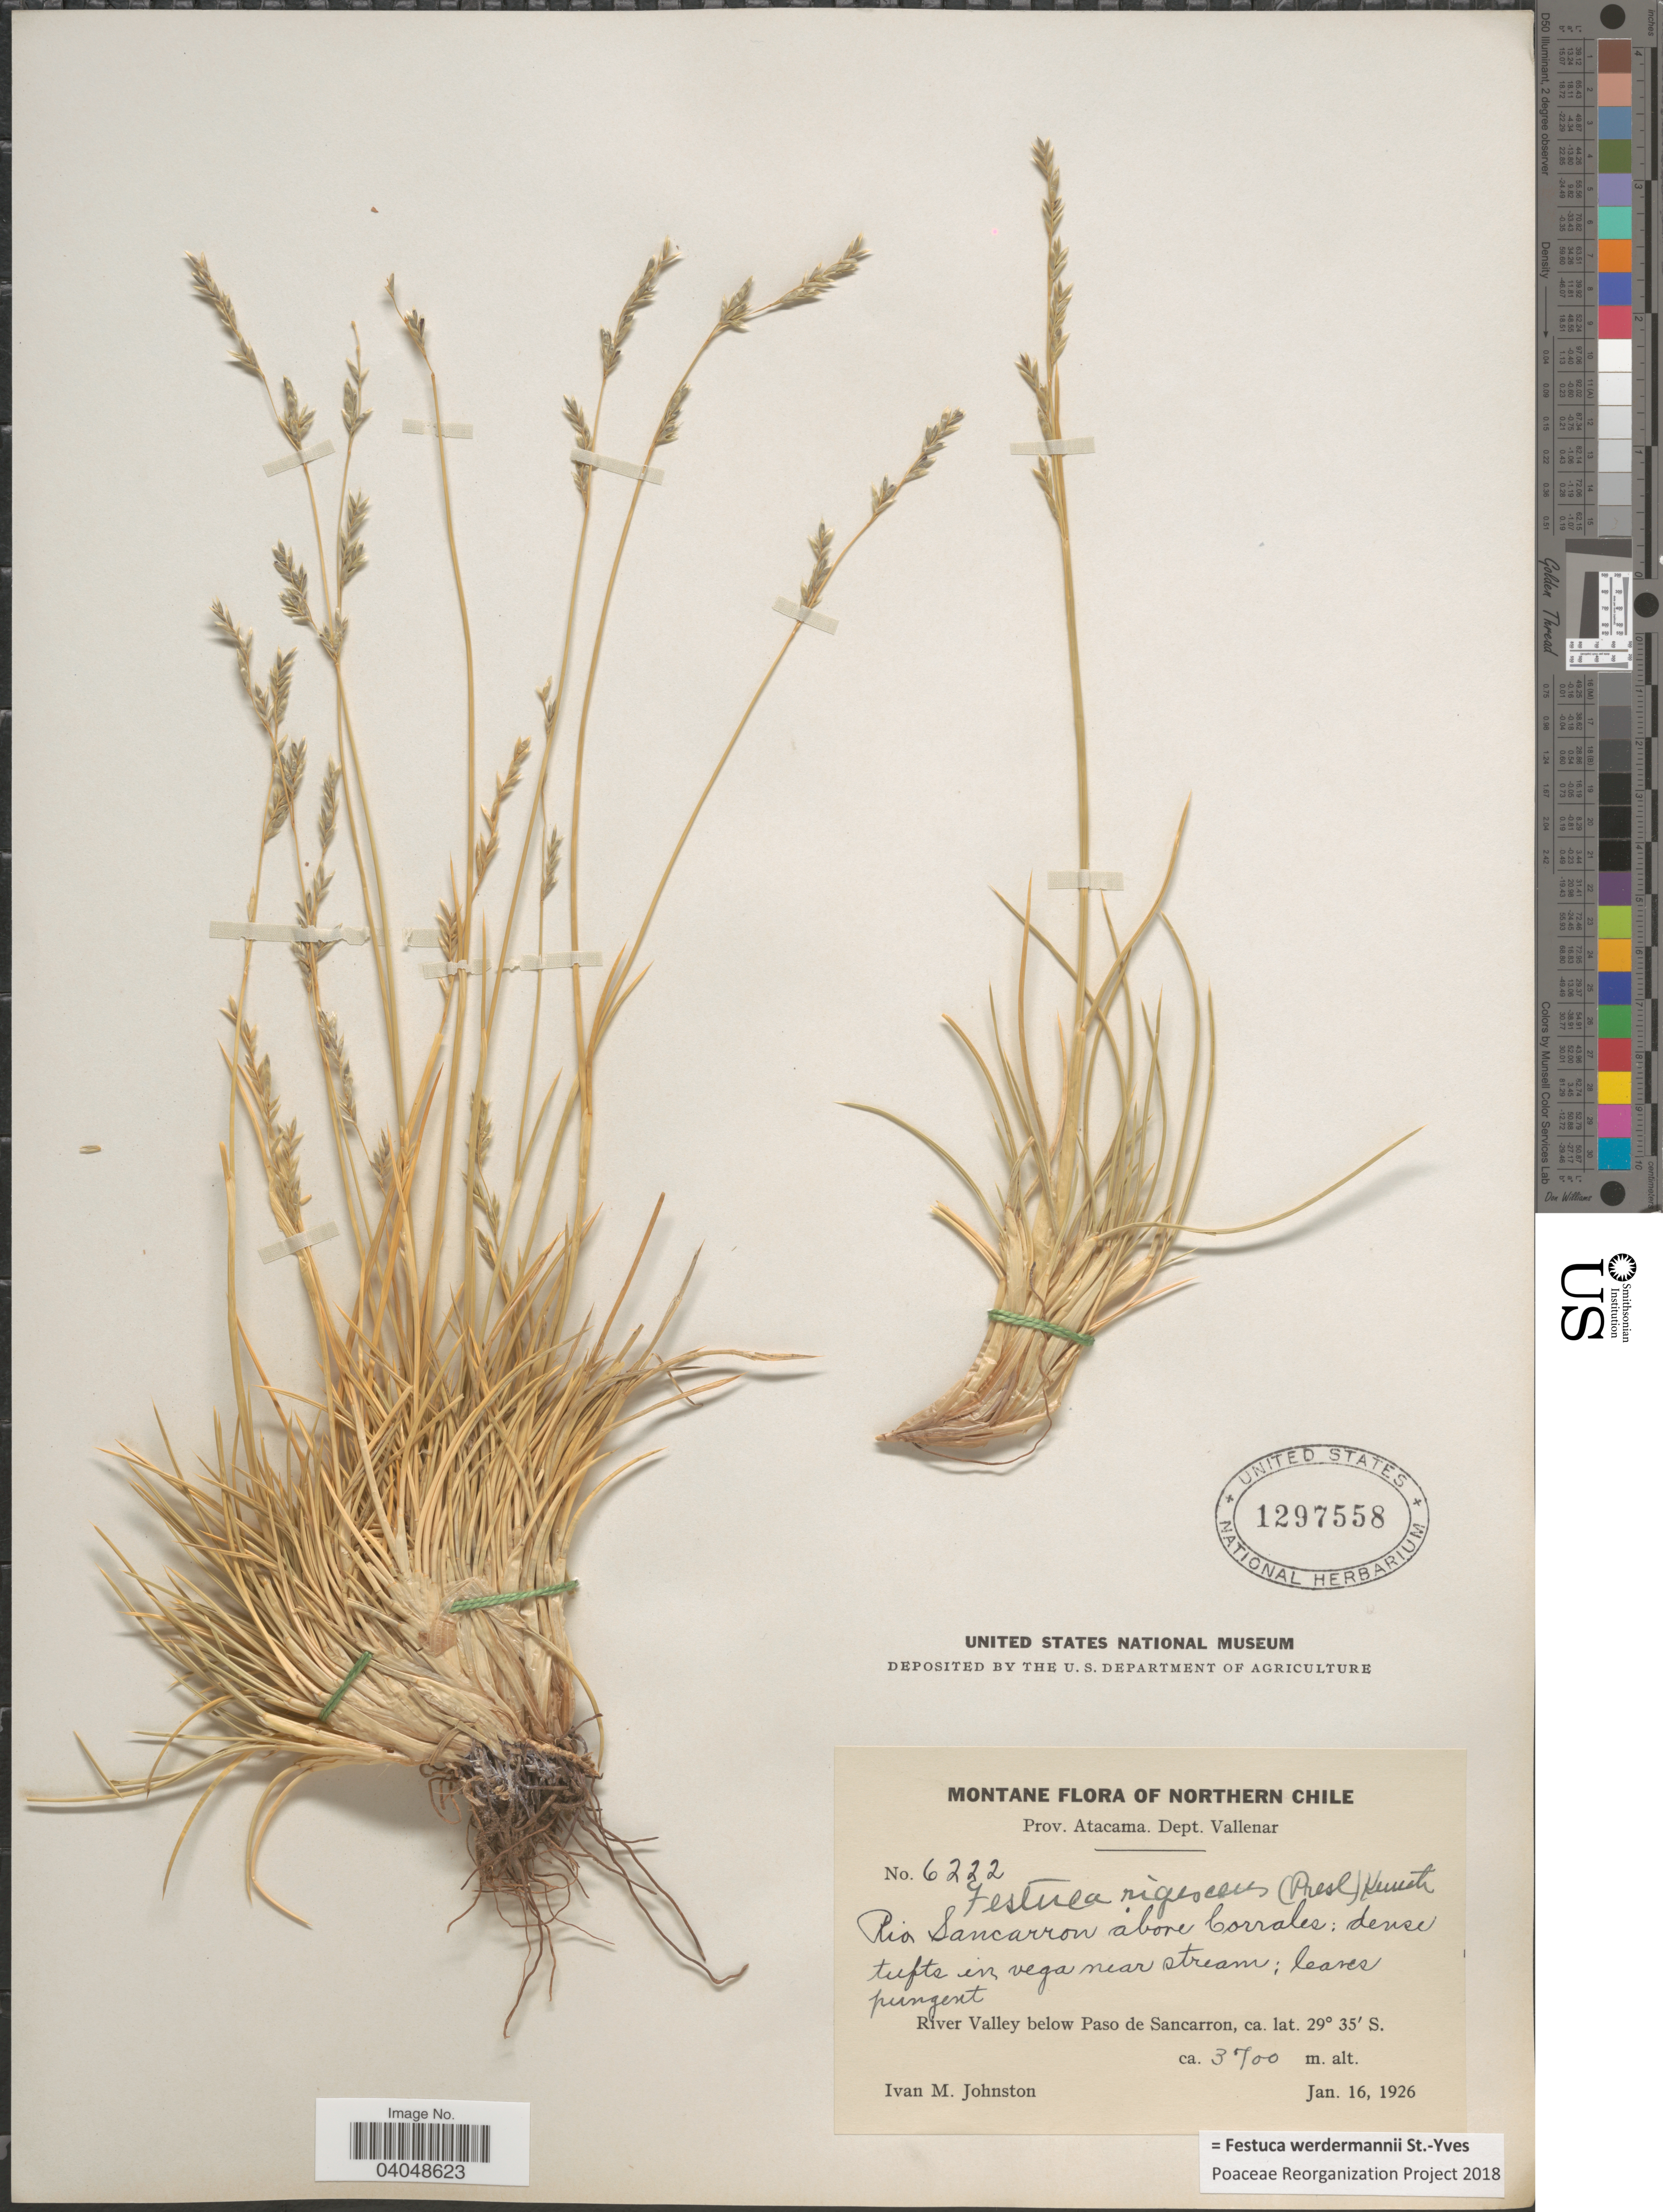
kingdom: Plantae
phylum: Tracheophyta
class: Liliopsida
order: Poales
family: Poaceae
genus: Festuca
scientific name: Festuca werdermannii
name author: Saint-Yves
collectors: I.M. Johnston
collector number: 6222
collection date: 1926-01-16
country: Chile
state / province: Atacama (III)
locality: Northern Chile. Prov. Atacama. Dept. Vallenar. Rio Sancarron above Corrales. River Valley below Paso de Sancarron.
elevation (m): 3700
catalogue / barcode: US 1297558